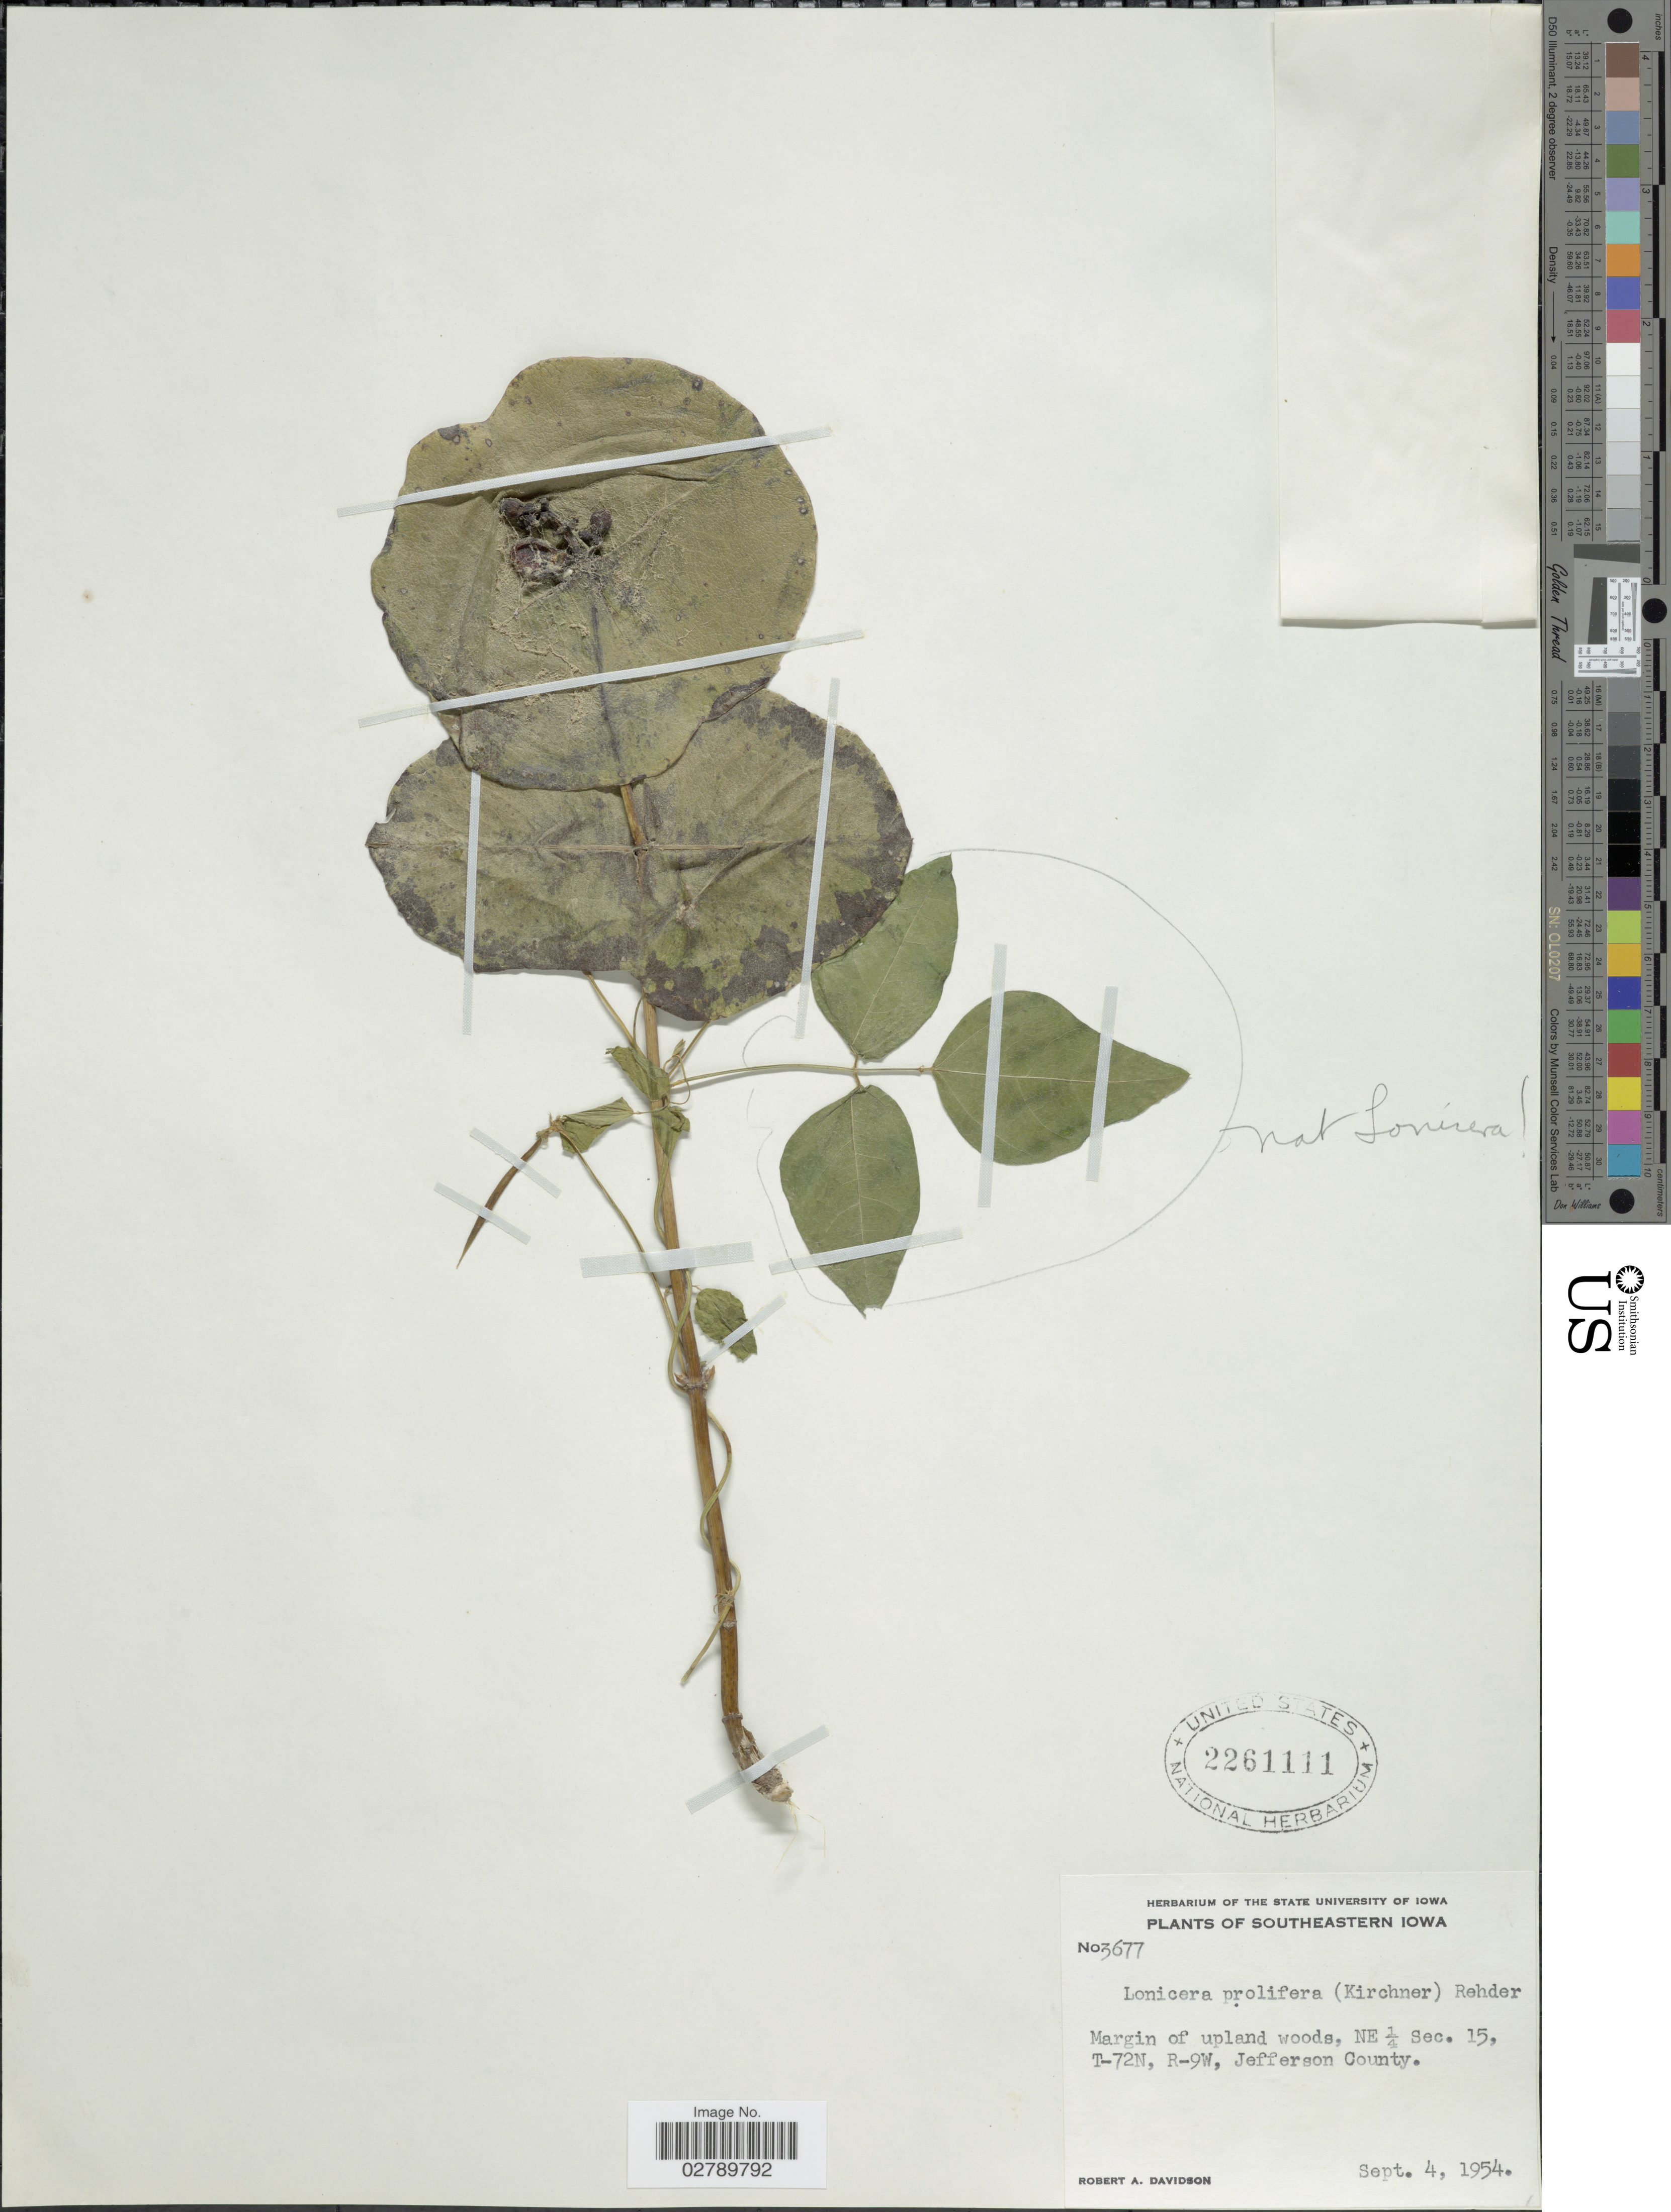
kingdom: Plantae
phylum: Tracheophyta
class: Magnoliopsida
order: Dipsacales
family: Caprifoliaceae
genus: Lonicera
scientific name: Lonicera prolifera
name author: (O. Kirchner) Booth ex Rehder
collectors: R. A. Davidson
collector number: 3677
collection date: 1954-09-04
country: United States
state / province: Iowa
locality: Southeastern Iowa. Margin of upland woods, NE ¼ Sec. 15, T-72N, R-9W, Jefferson County.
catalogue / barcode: US 2261111